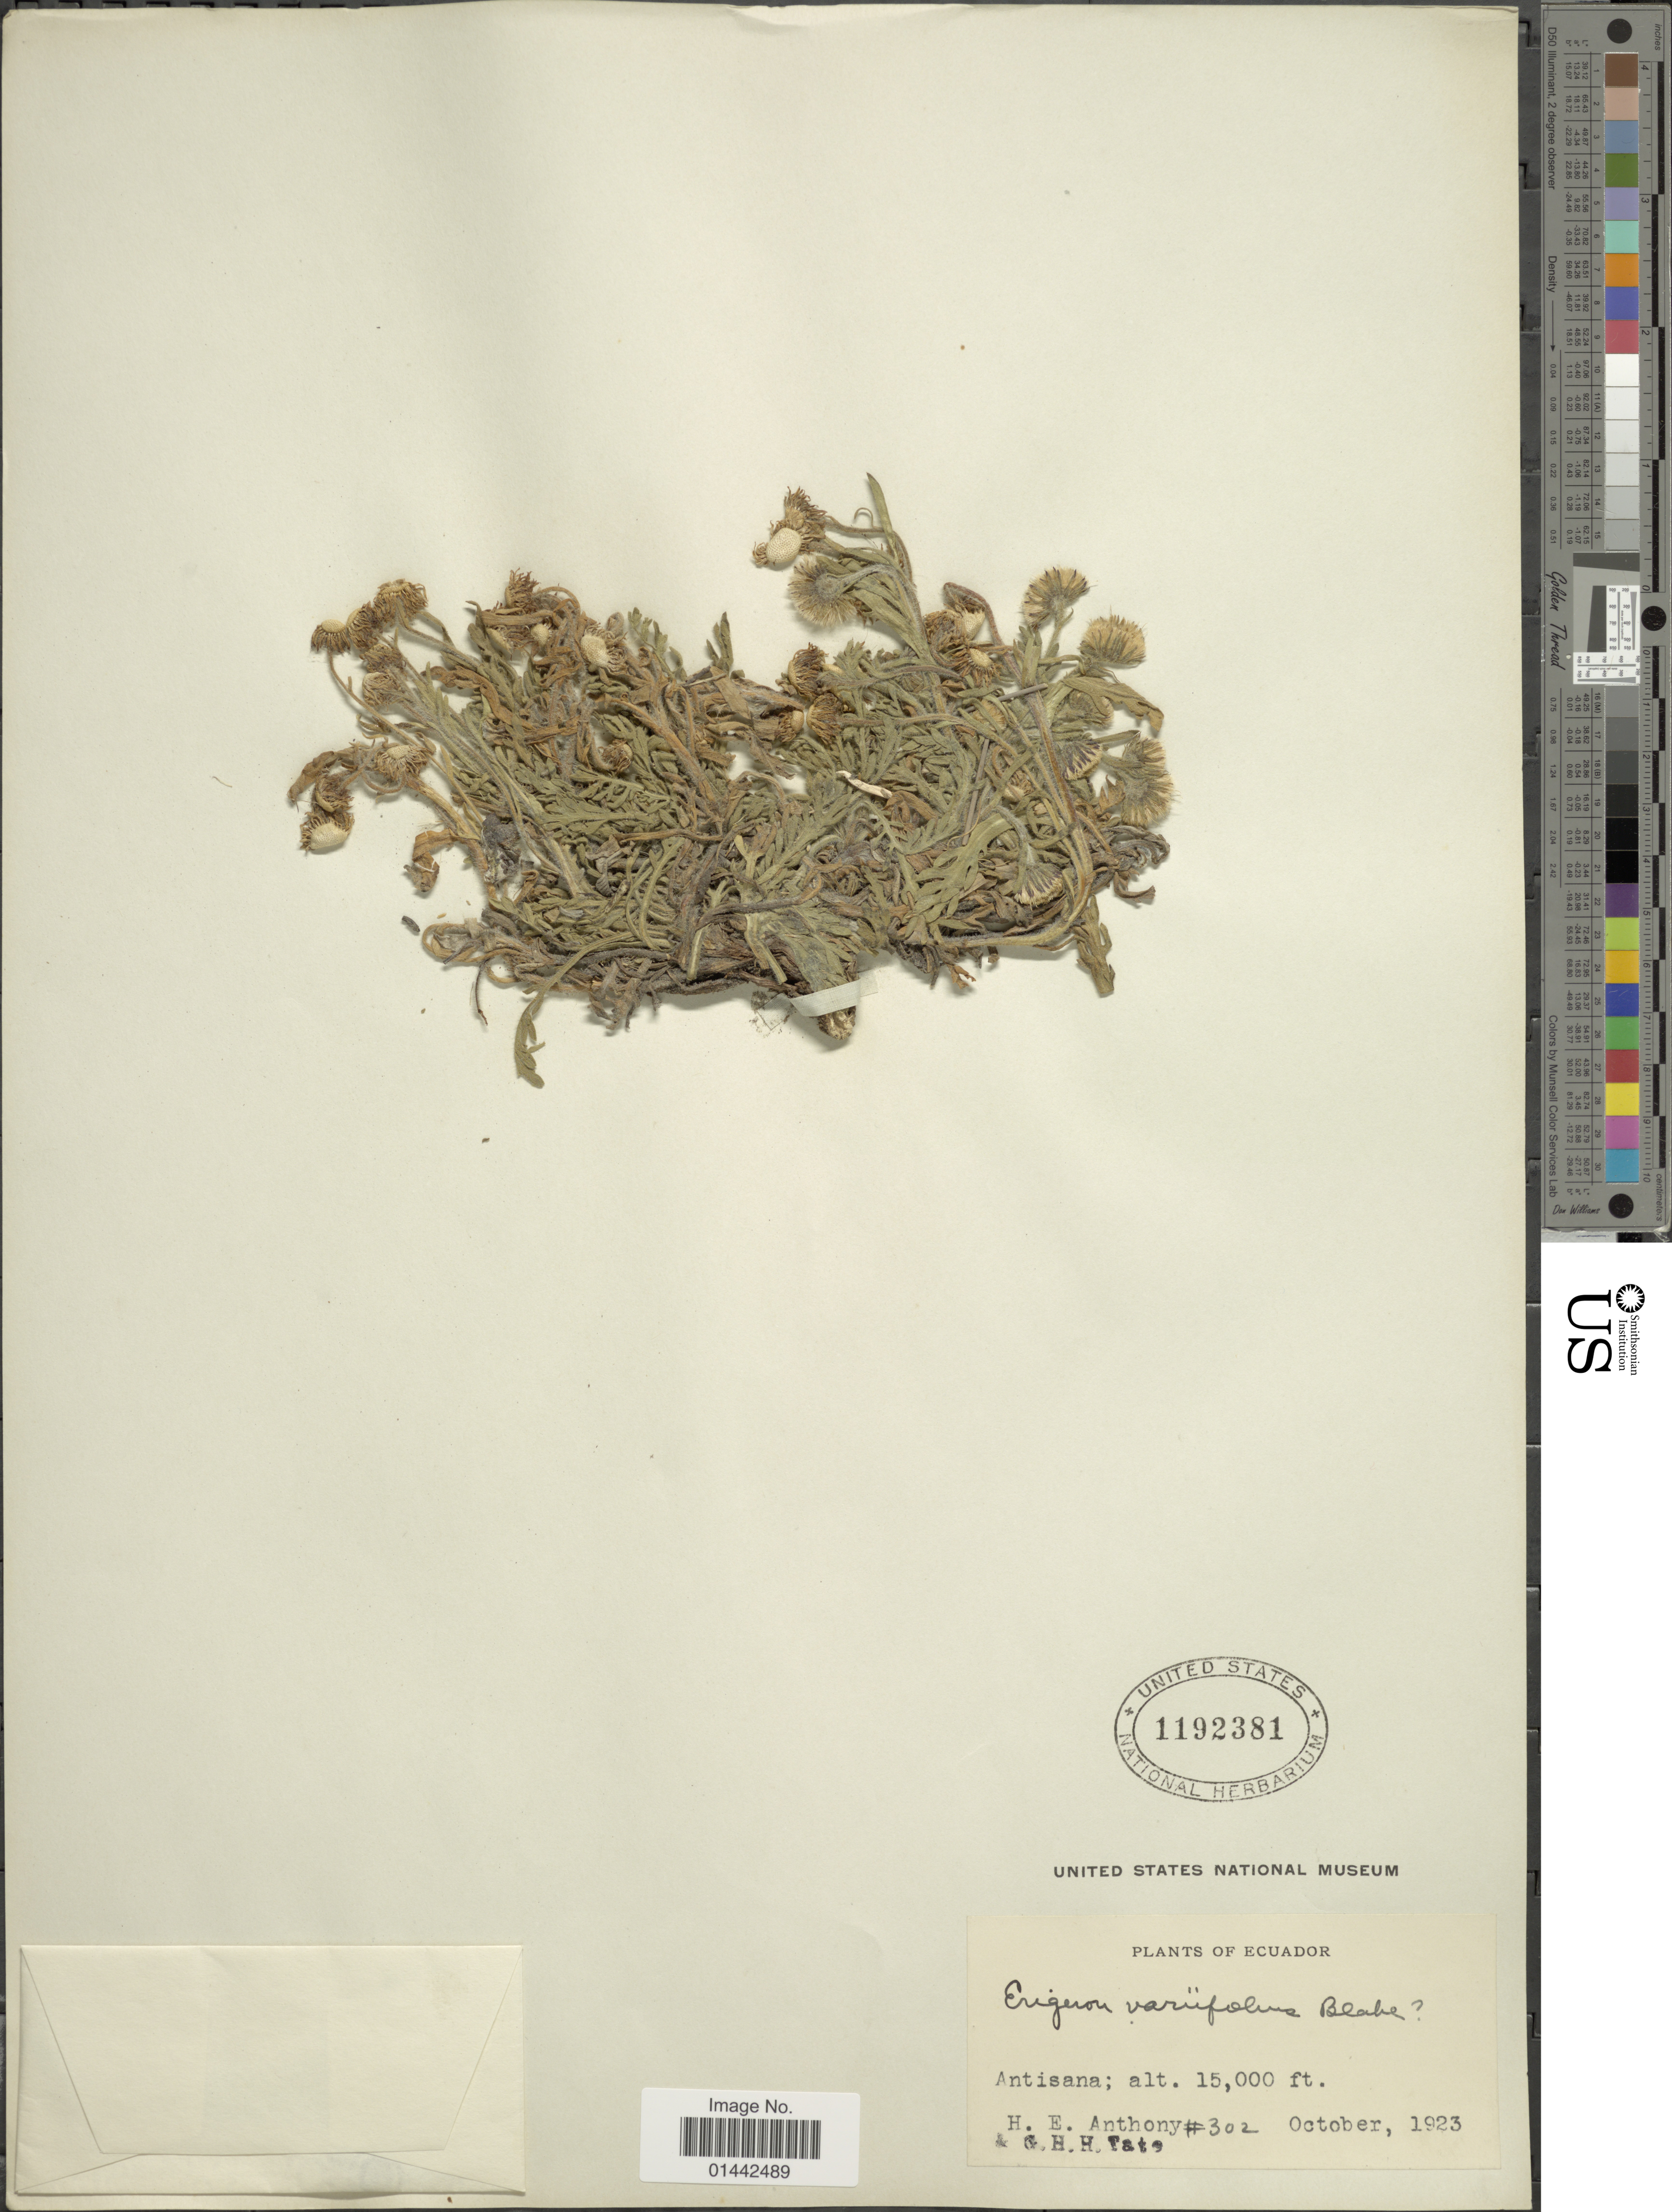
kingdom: Plantae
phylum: Tracheophyta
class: Magnoliopsida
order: Asterales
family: Asteraceae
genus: Erigeron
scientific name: Erigeron variifolius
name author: S.F. Blake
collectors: H. E. Anthony & G. H. H.Tate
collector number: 302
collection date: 1923-10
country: Ecuador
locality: Antisana.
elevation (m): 4572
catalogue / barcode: US 1192381